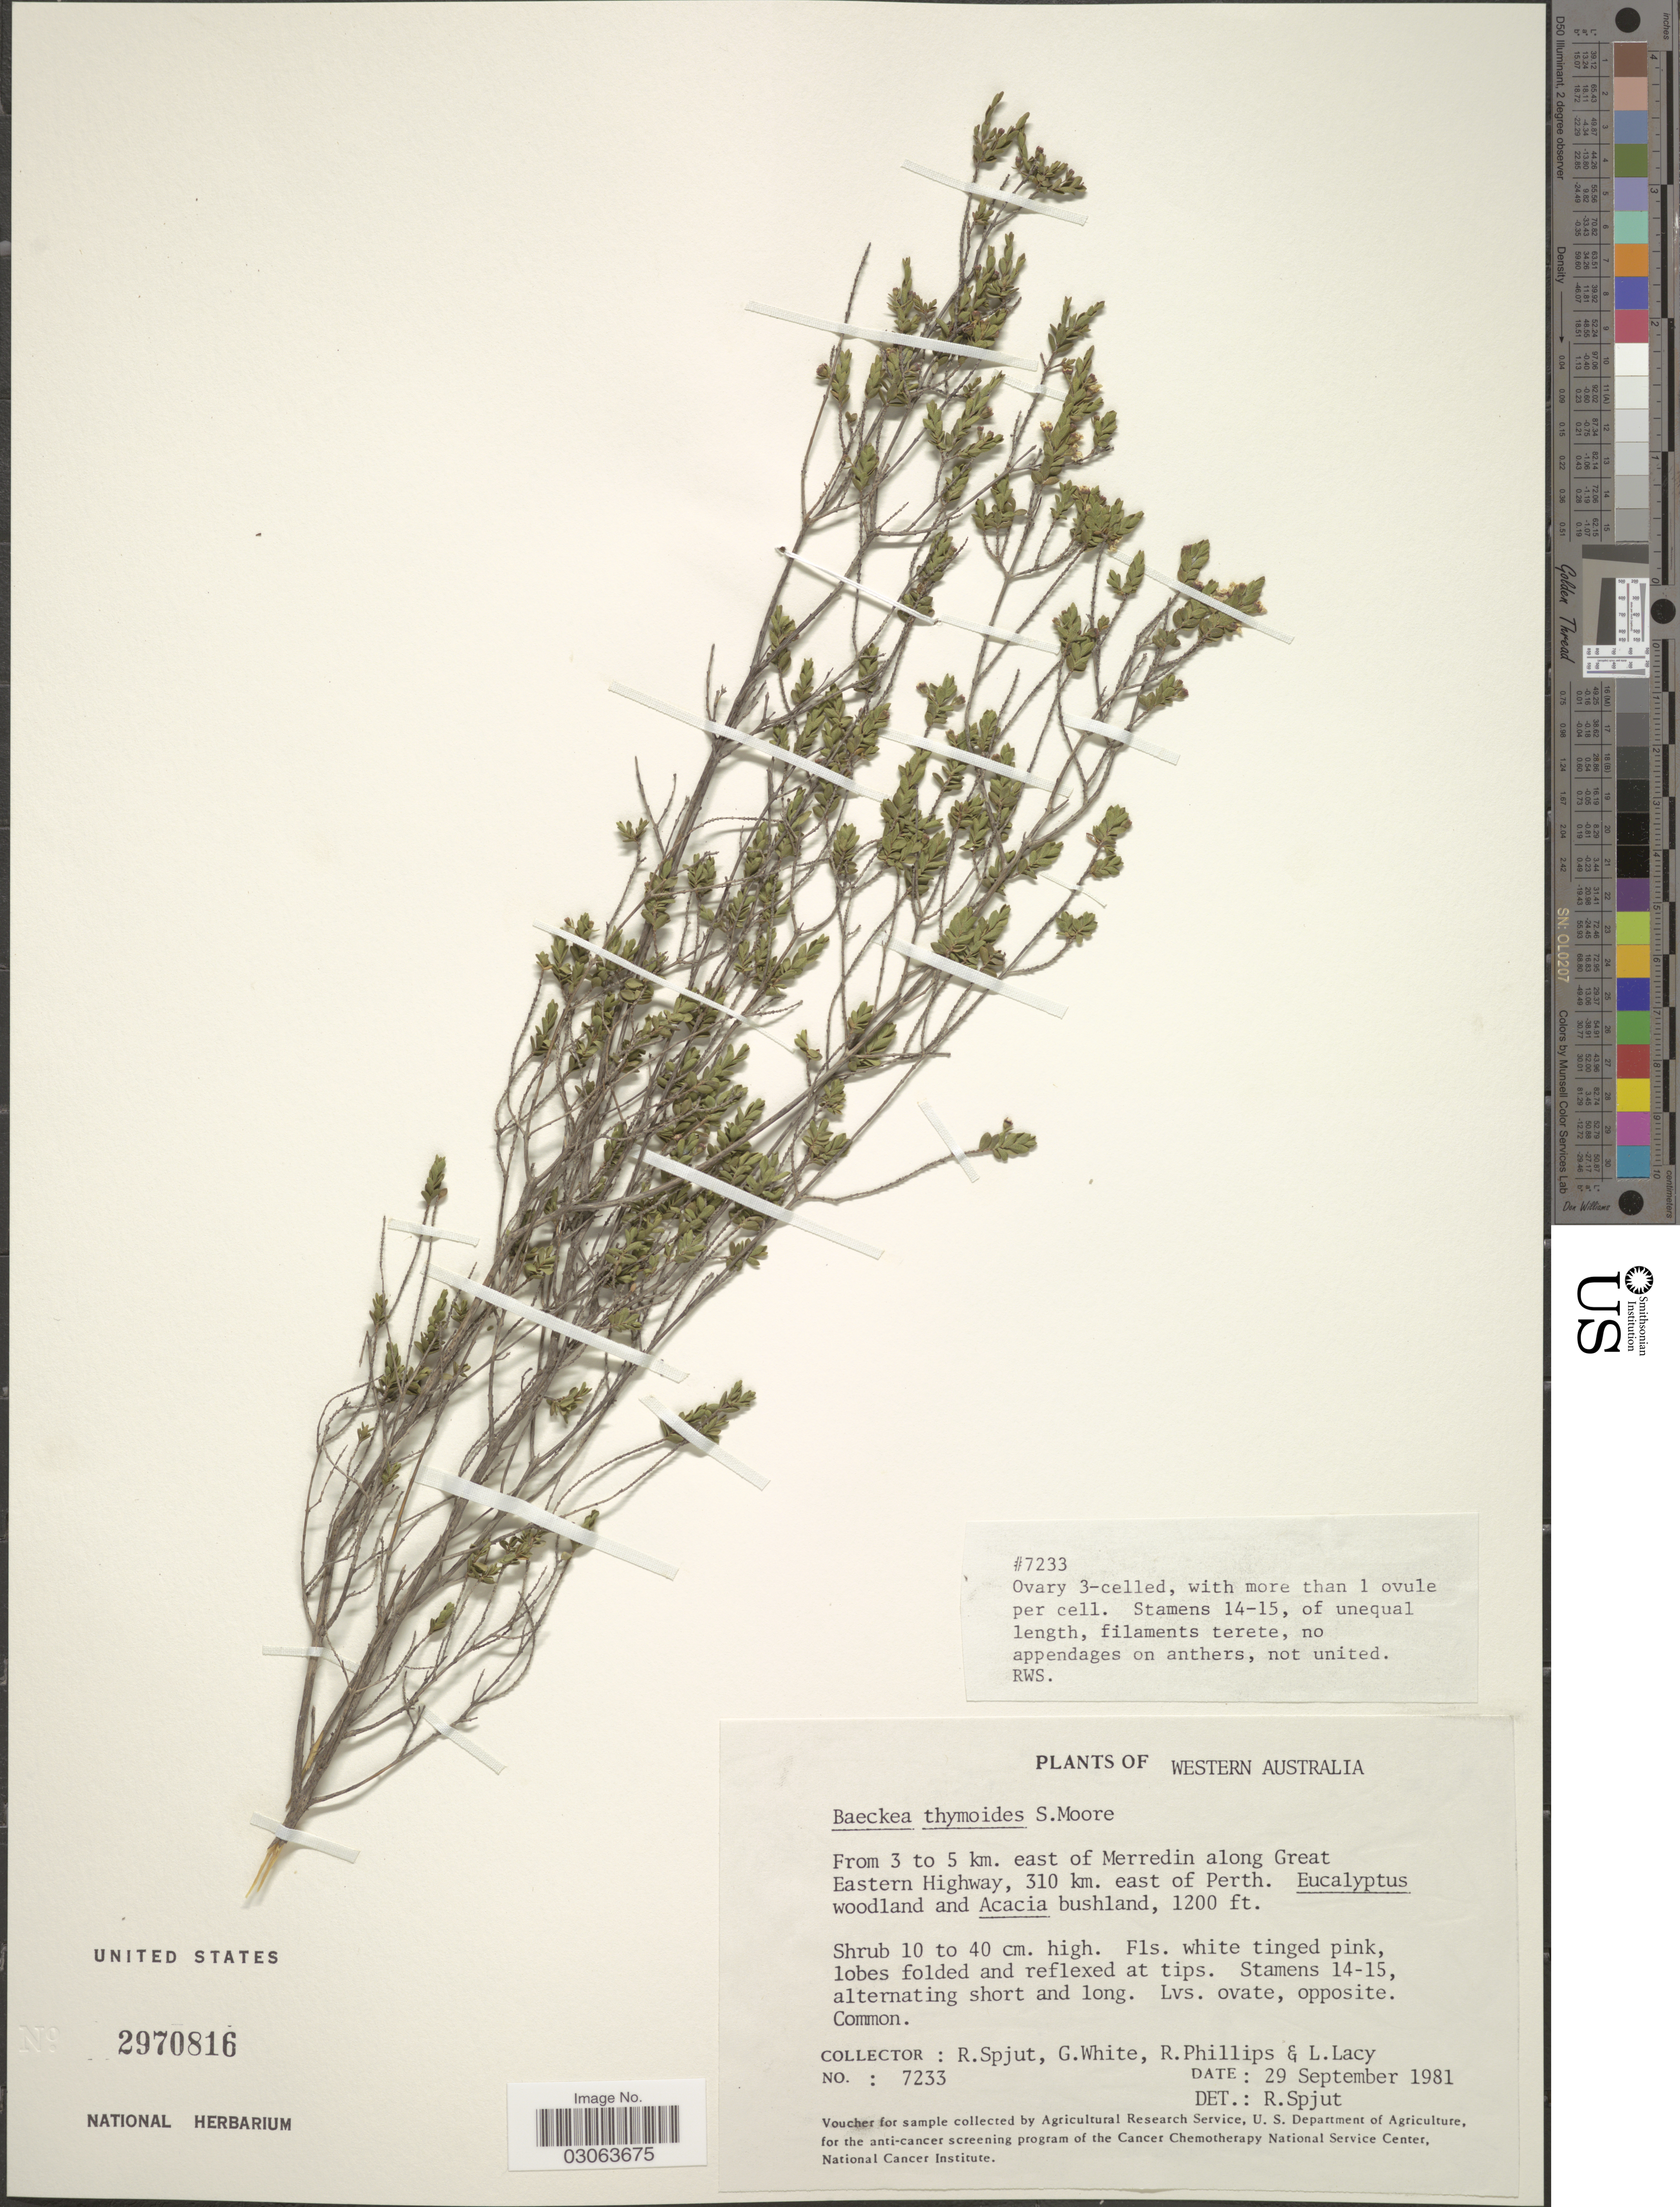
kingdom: Plantae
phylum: Tracheophyta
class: Magnoliopsida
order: Myrtales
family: Myrtaceae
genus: Ericomyrtus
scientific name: Ericomyrtus serpyllifolia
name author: (Turcz.) Rye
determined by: Rye, B. L.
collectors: R. Spjut, G. White, R. Phillips & L. Lacy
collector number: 7233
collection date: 1981-09-29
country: Australia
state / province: Western Australia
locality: From 3 to 5 km. east of Merredin along Great Eastern Highway, 310 km. east of Perth.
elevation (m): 366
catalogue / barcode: US 2970816